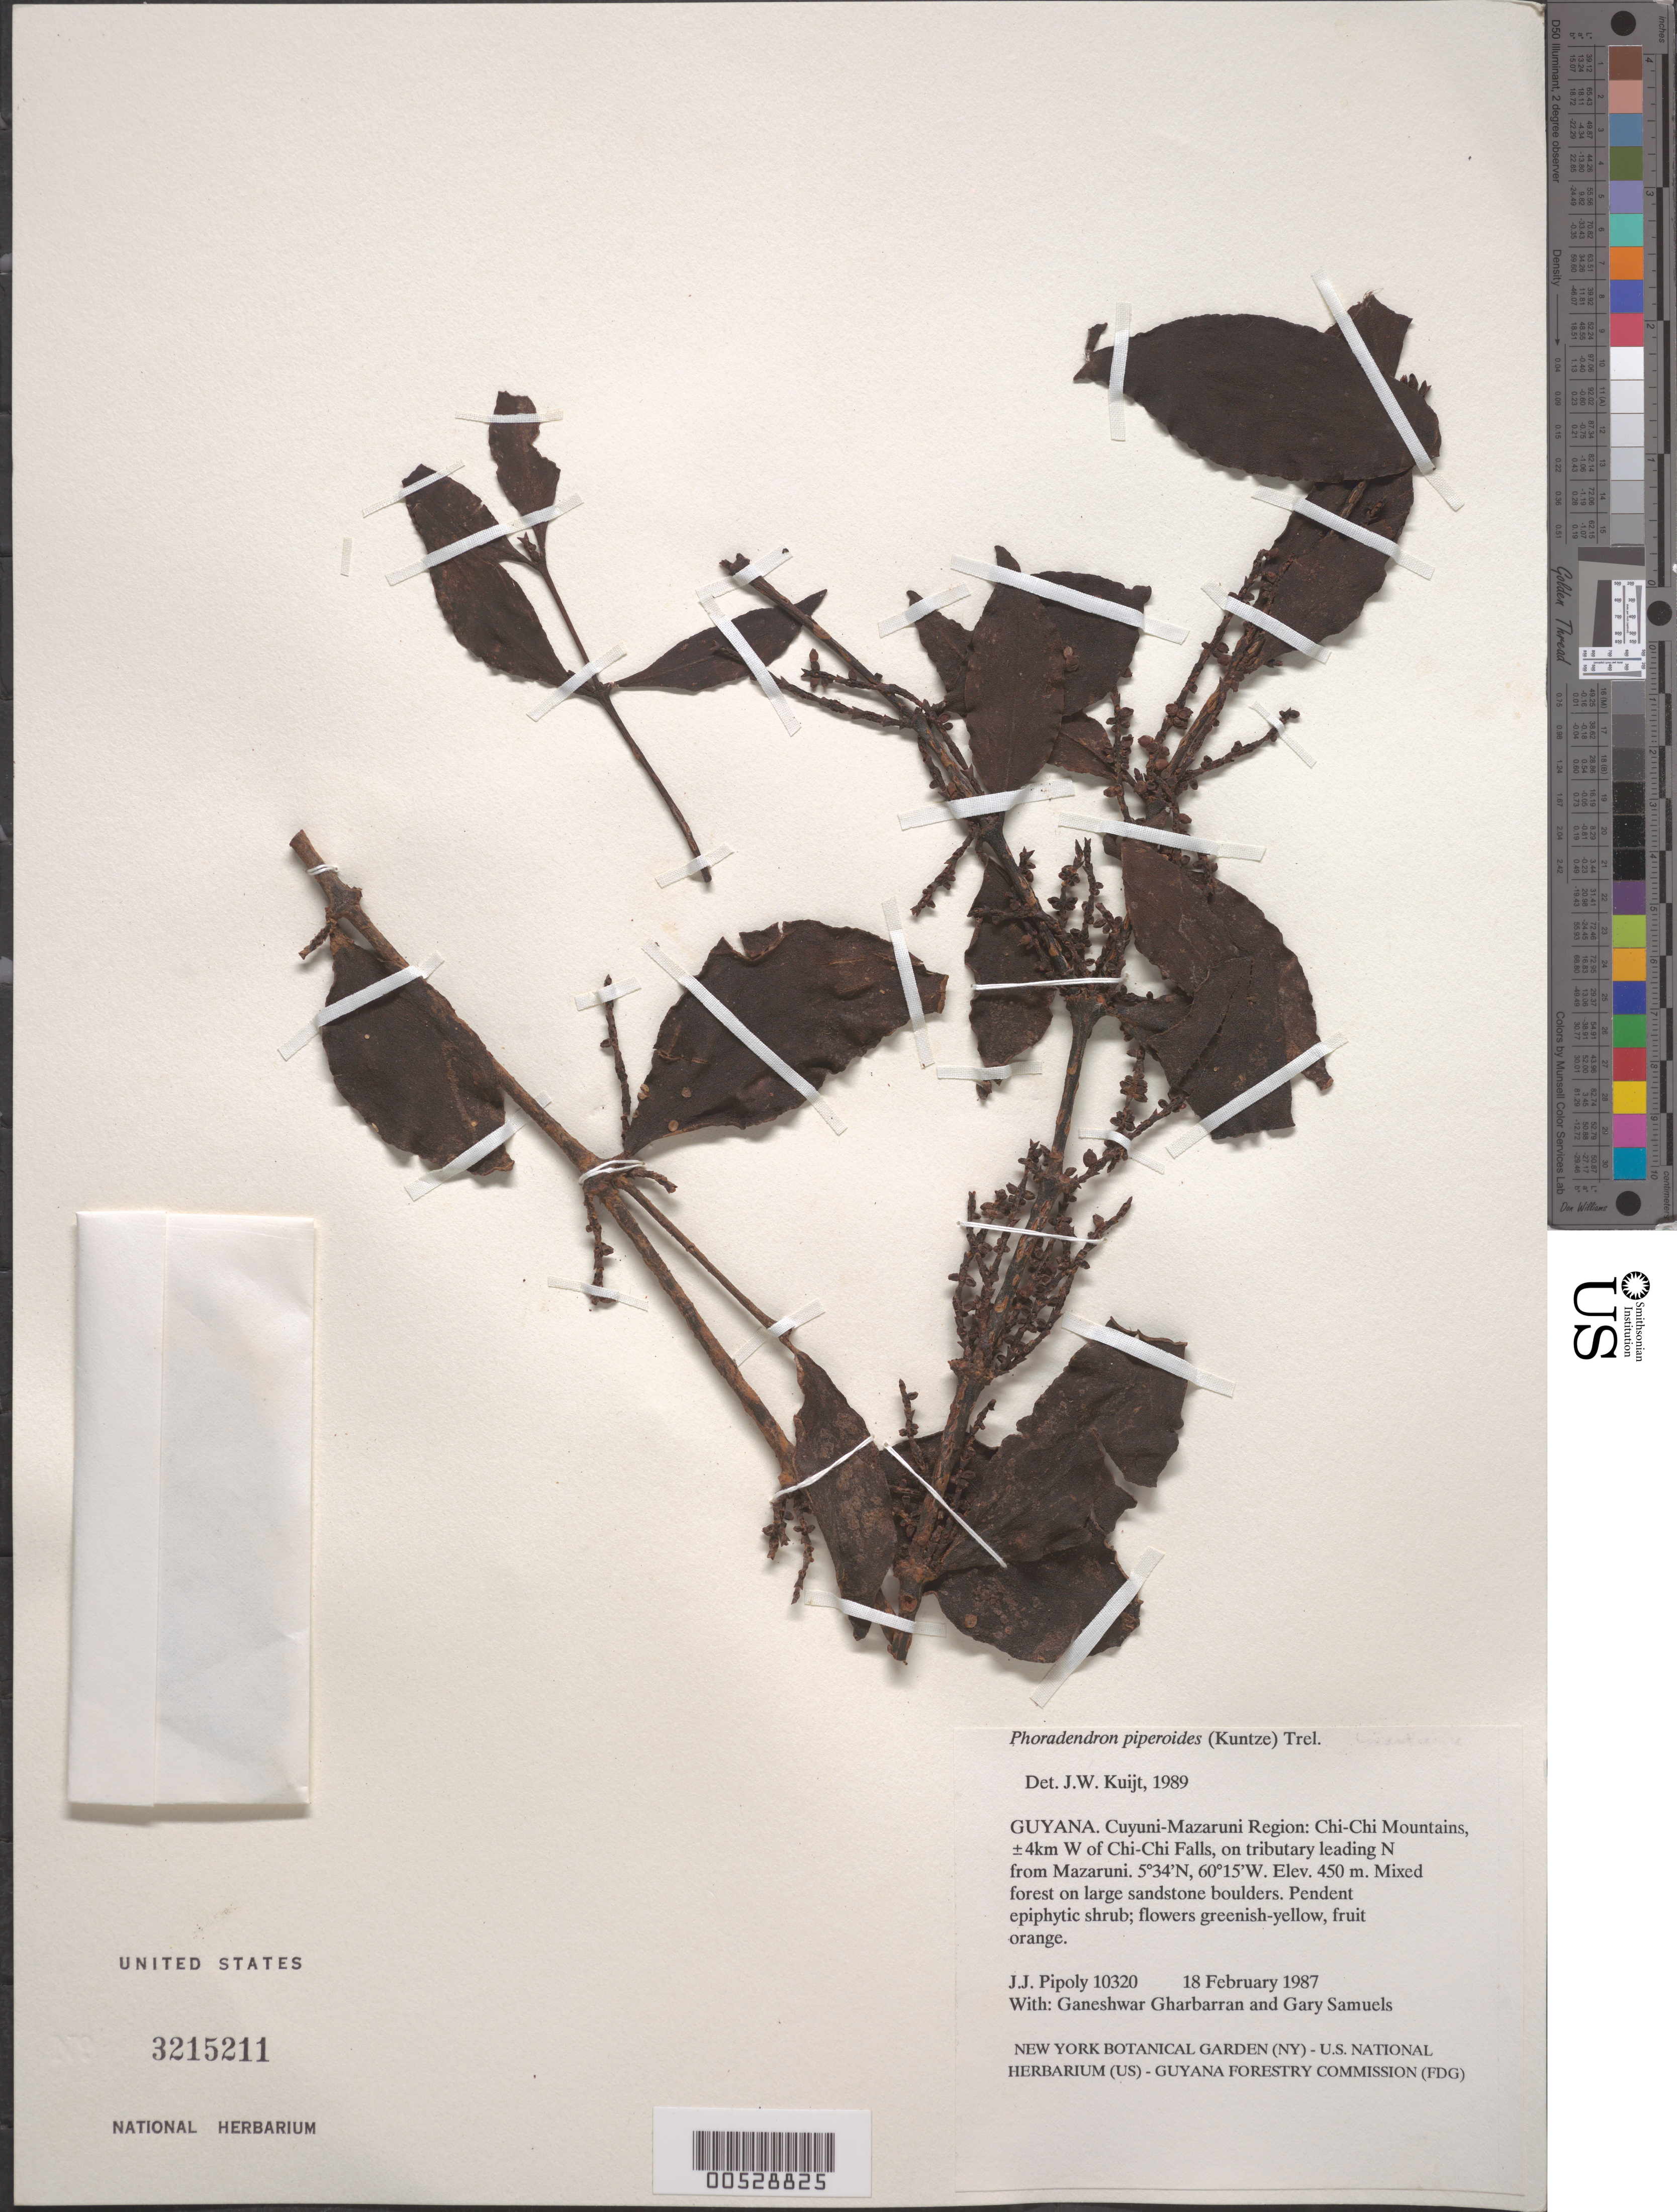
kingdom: Plantae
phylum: Tracheophyta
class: Magnoliopsida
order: Santalales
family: Viscaceae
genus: Phoradendron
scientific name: Phoradendron piperoides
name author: (Kunth) Trel.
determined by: Kuijt, Job, (CANADA)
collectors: J. J. Pipoly, G. Gharbarran & G. Samuels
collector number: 10320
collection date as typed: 18 February 1987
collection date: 1987-02-18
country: Guyana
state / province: Cuyuni-Mazaruni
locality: Chi-Chi Mountains, ±4km W of Chi-Chi Falls, on tributary leading N from Mazaruni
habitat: Mixed forest on large sandstone boulders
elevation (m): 450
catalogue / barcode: US 3215211